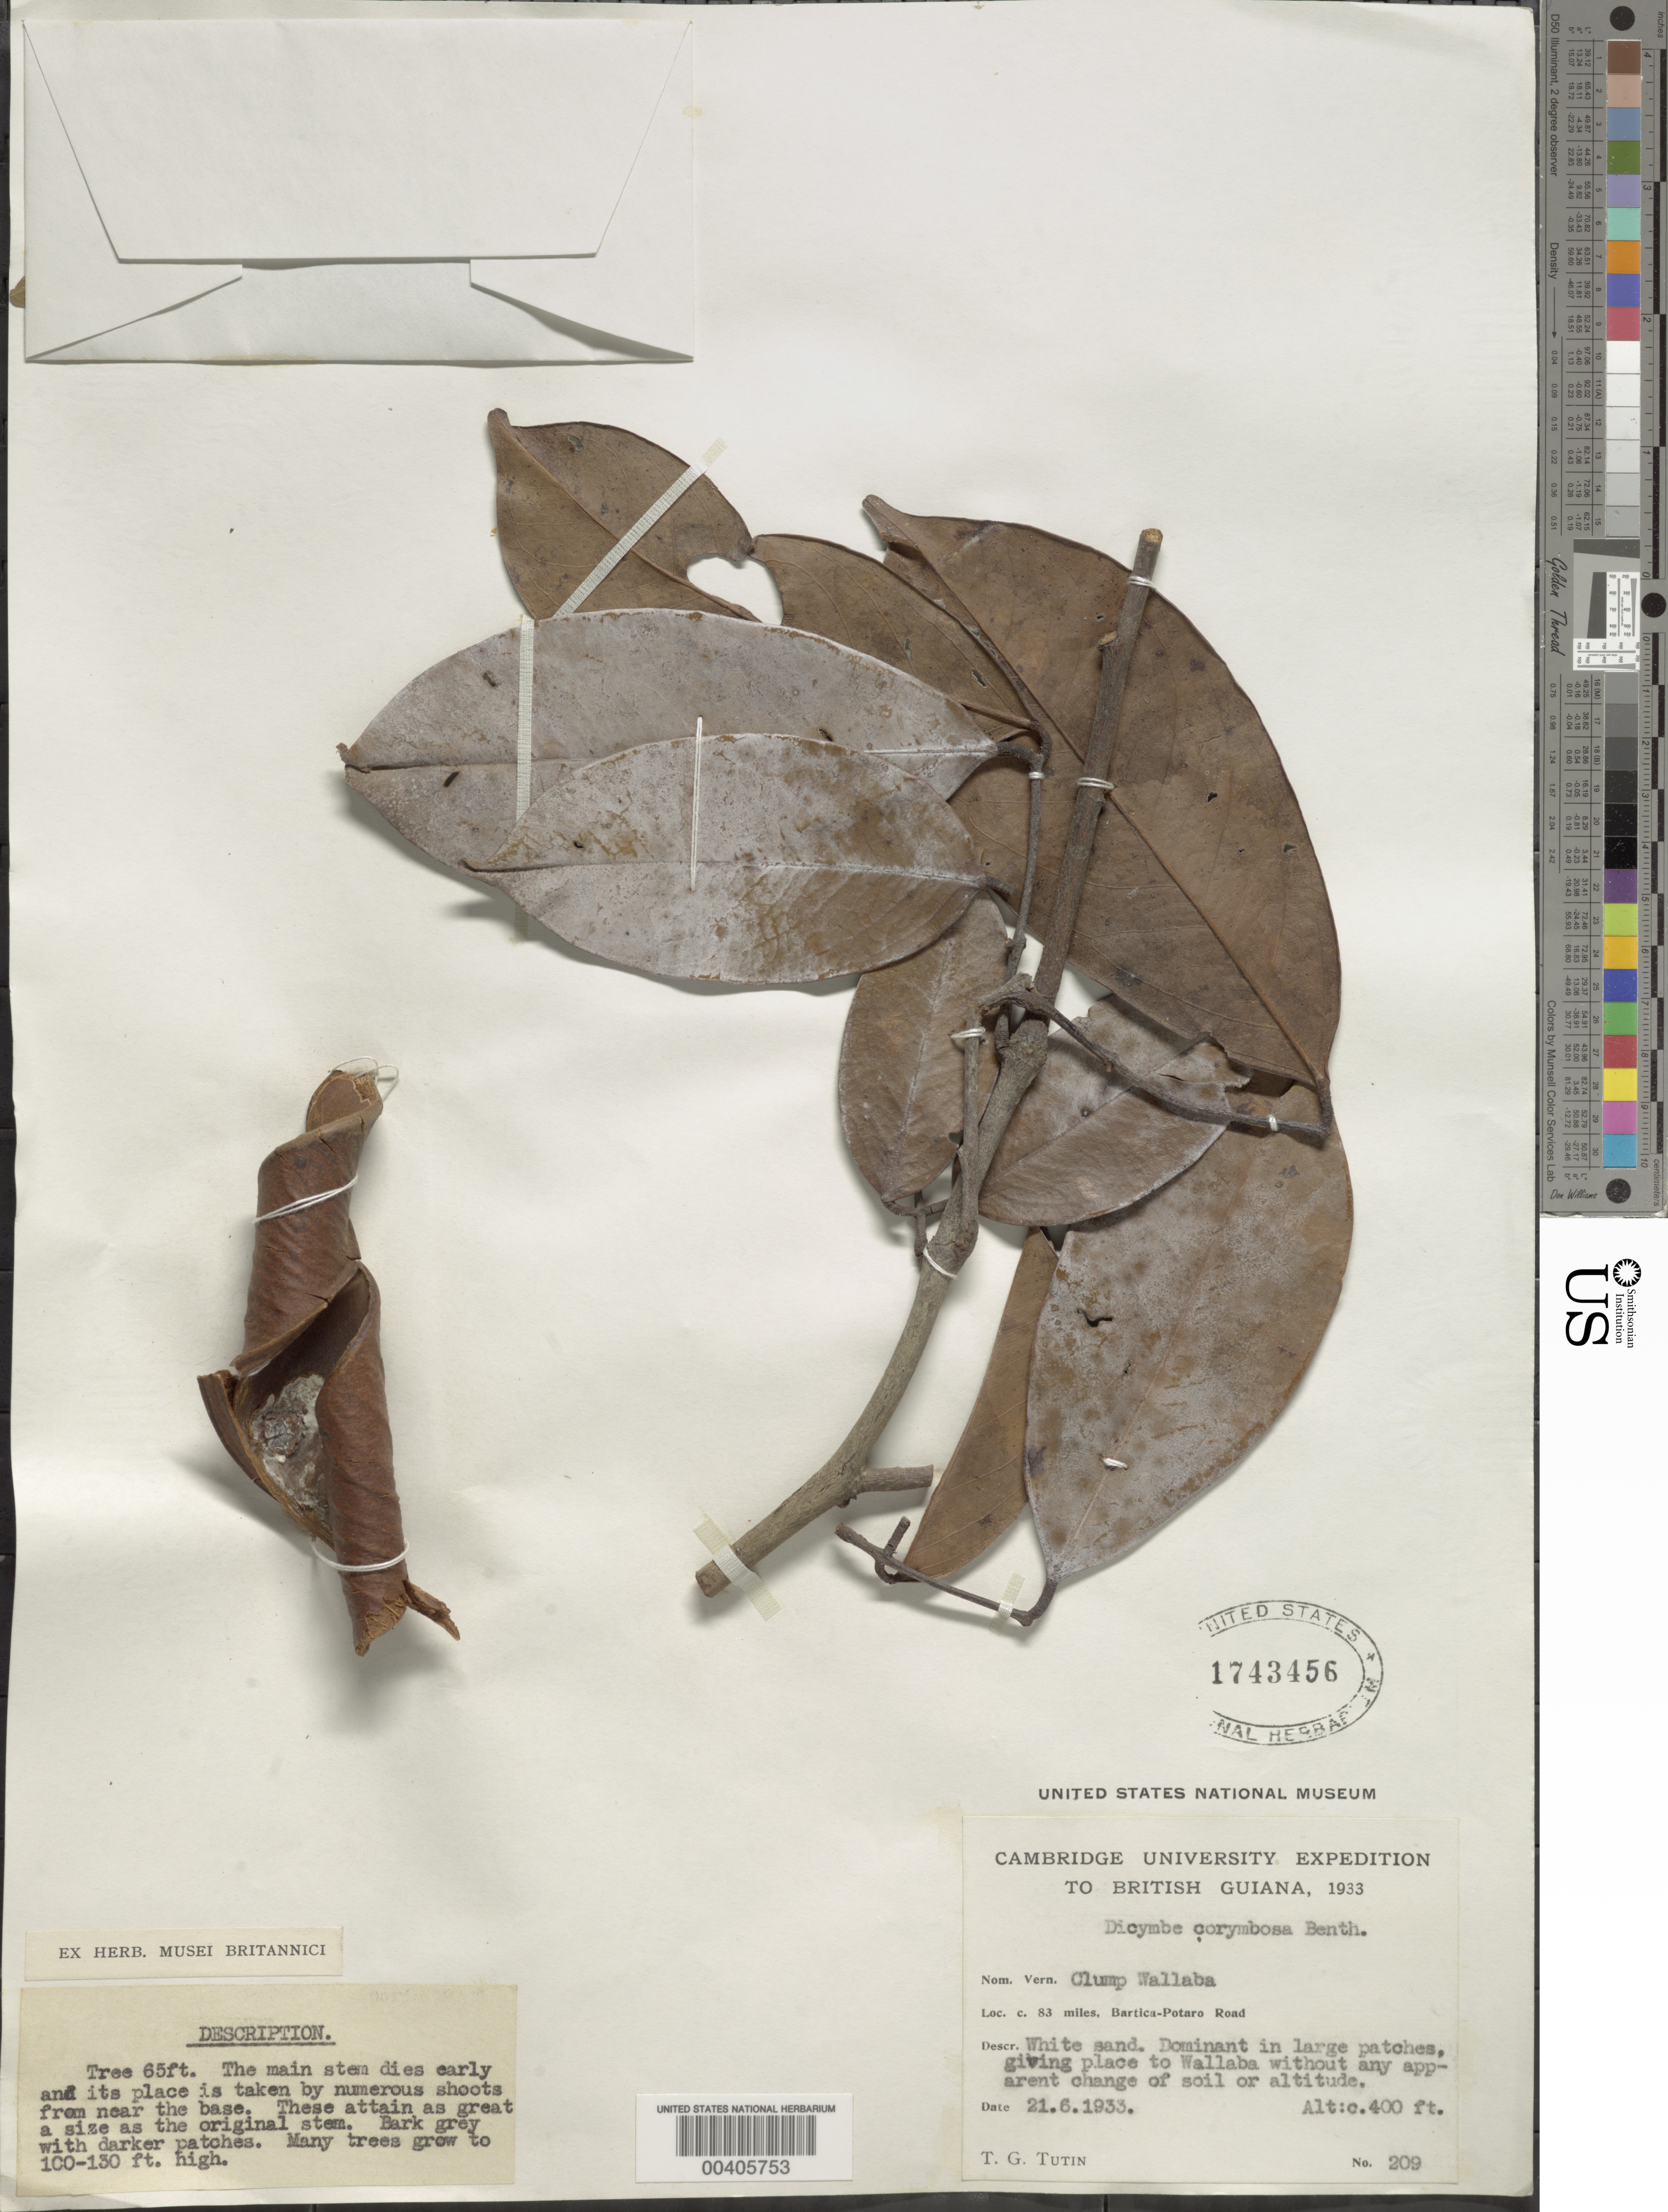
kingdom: Plantae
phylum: Tracheophyta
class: Magnoliopsida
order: Fabales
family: Fabaceae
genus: Dicymbe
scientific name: Dicymbe corymbosa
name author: Spruce ex Benth.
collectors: T. G. Tutin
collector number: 209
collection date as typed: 21 Jun 1933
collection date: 1933-06-21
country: Guyana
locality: C. 83 miles, bartica - potaro rd.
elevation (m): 122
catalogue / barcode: US 1743456